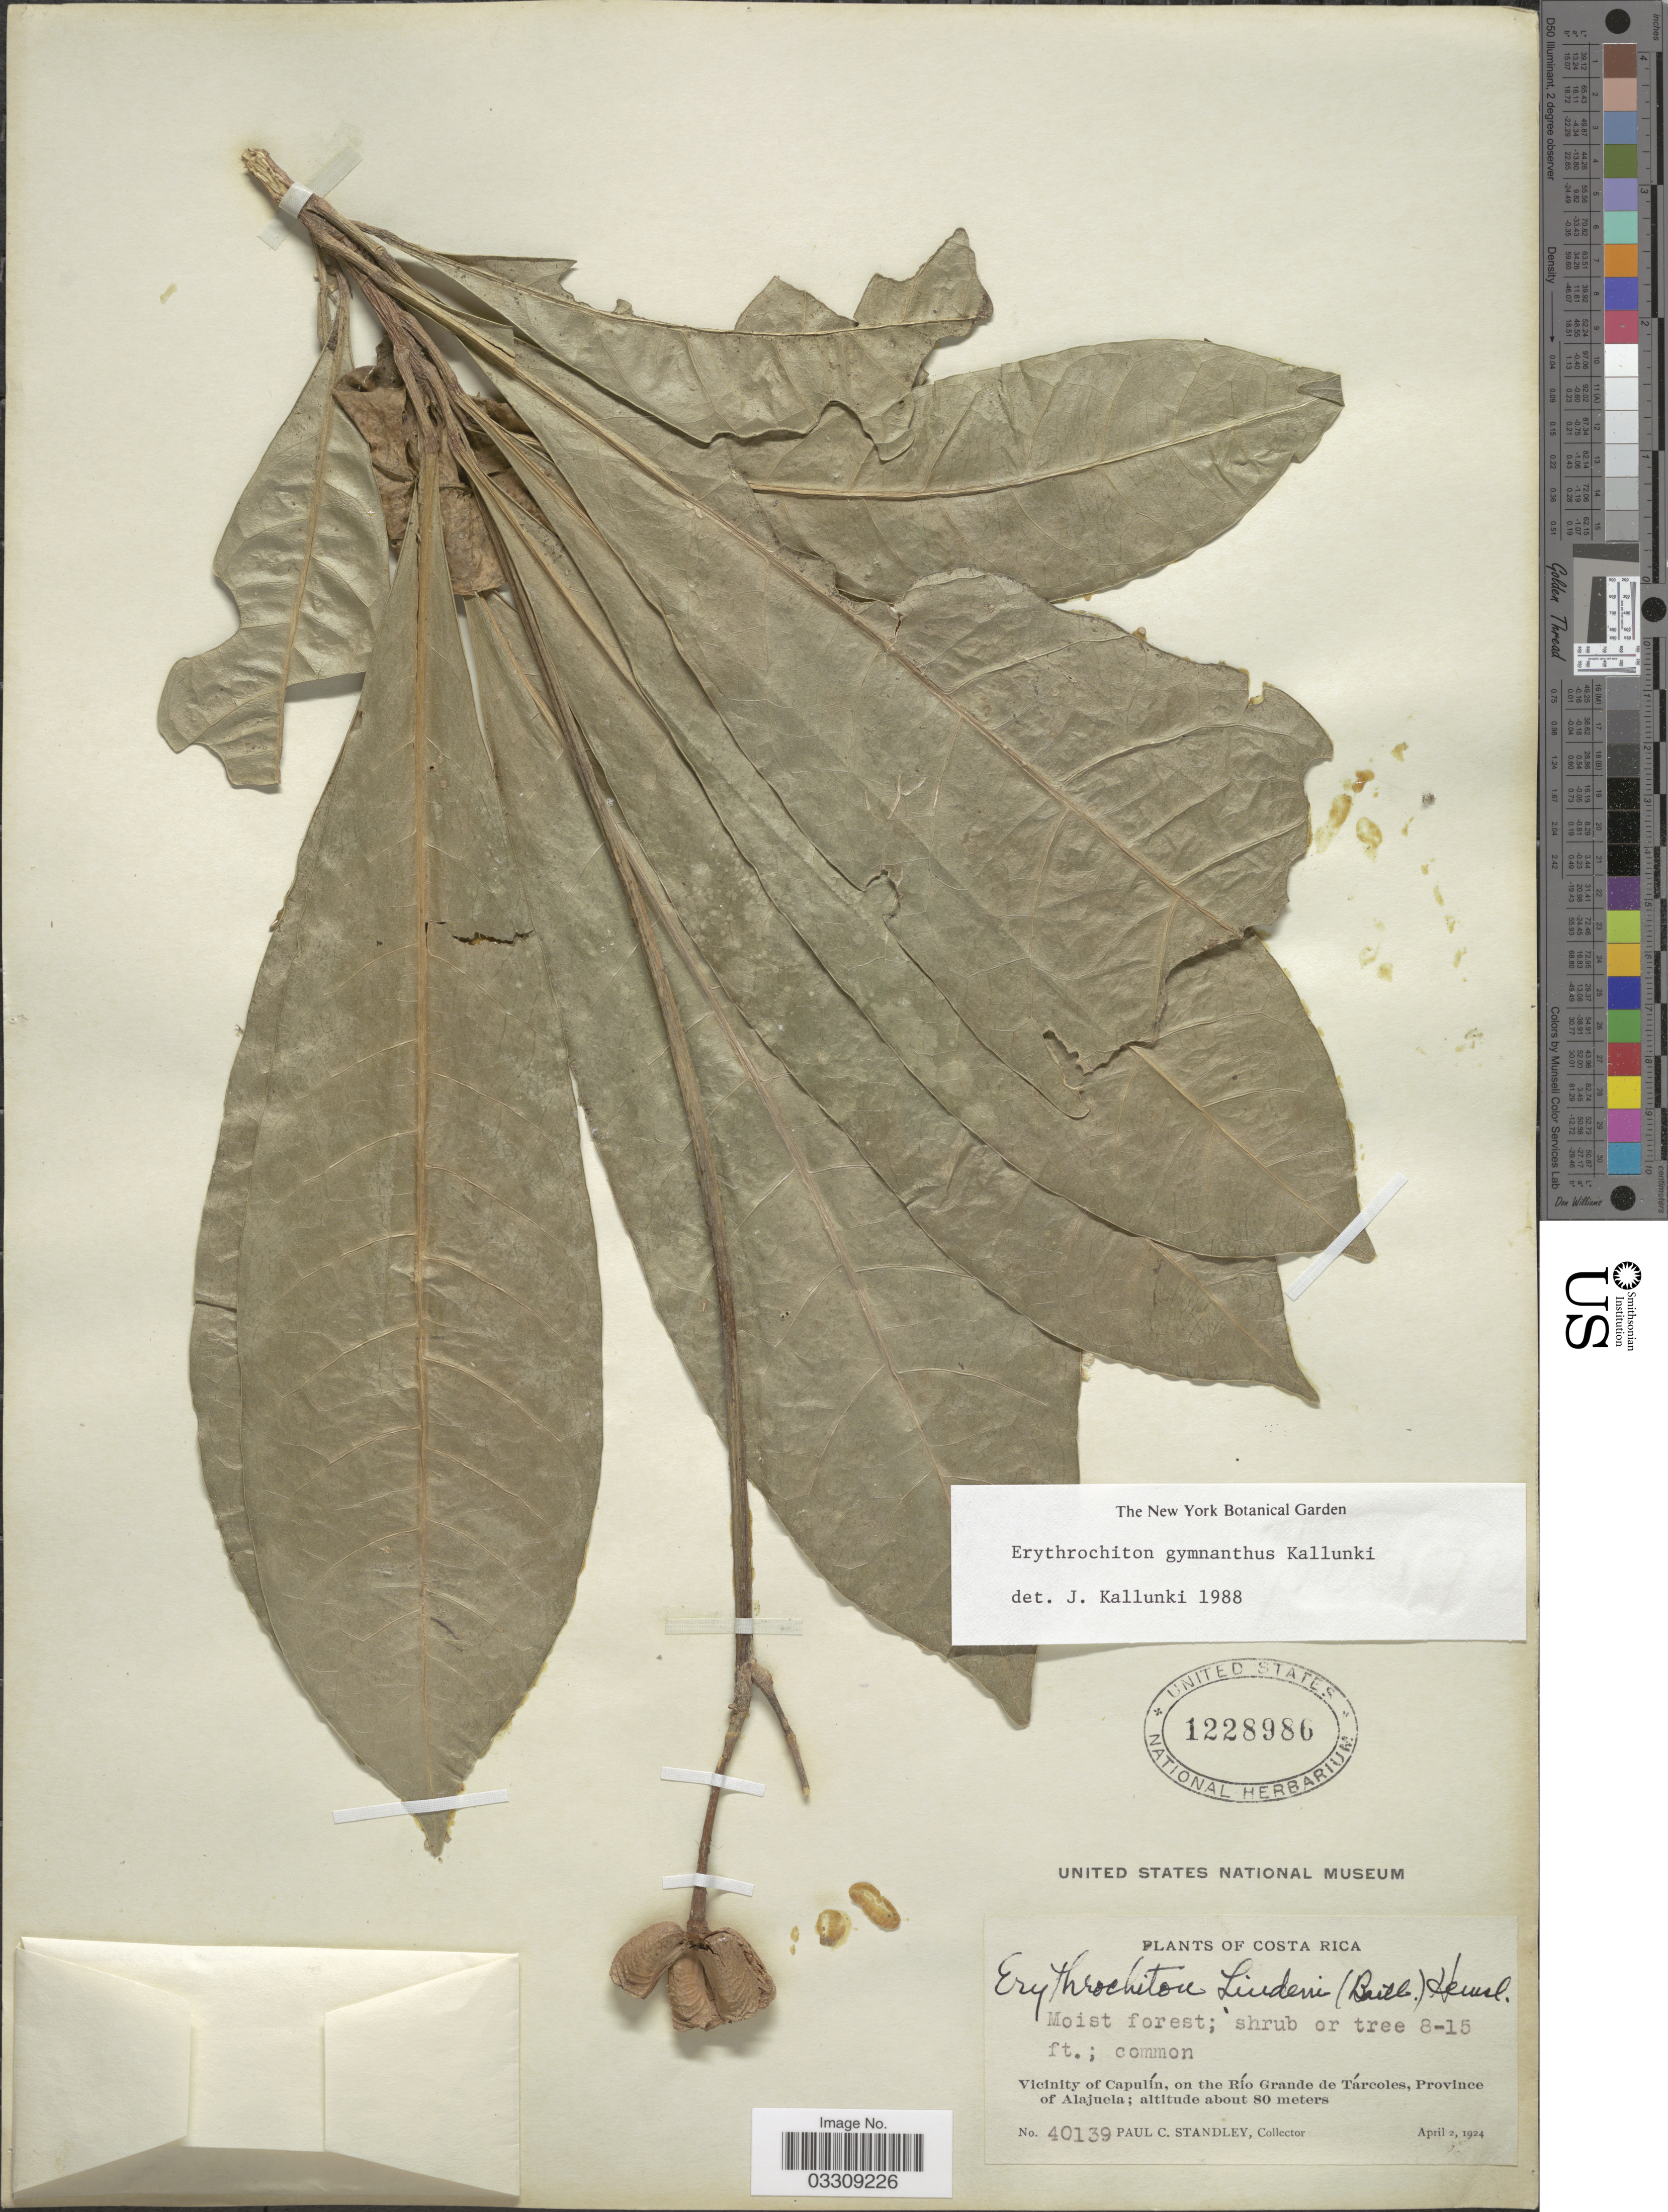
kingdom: Plantae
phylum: Tracheophyta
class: Magnoliopsida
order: Sapindales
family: Rutaceae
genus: Erythrochiton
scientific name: Erythrochiton gymnanthes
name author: Kallunki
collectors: P. C. Standley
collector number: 40139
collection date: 1924-04-02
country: Costa Rica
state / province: Alajuela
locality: Vicinity of Capulín, on the Río Grande de Tárcoles.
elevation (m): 80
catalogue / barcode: US 1228986